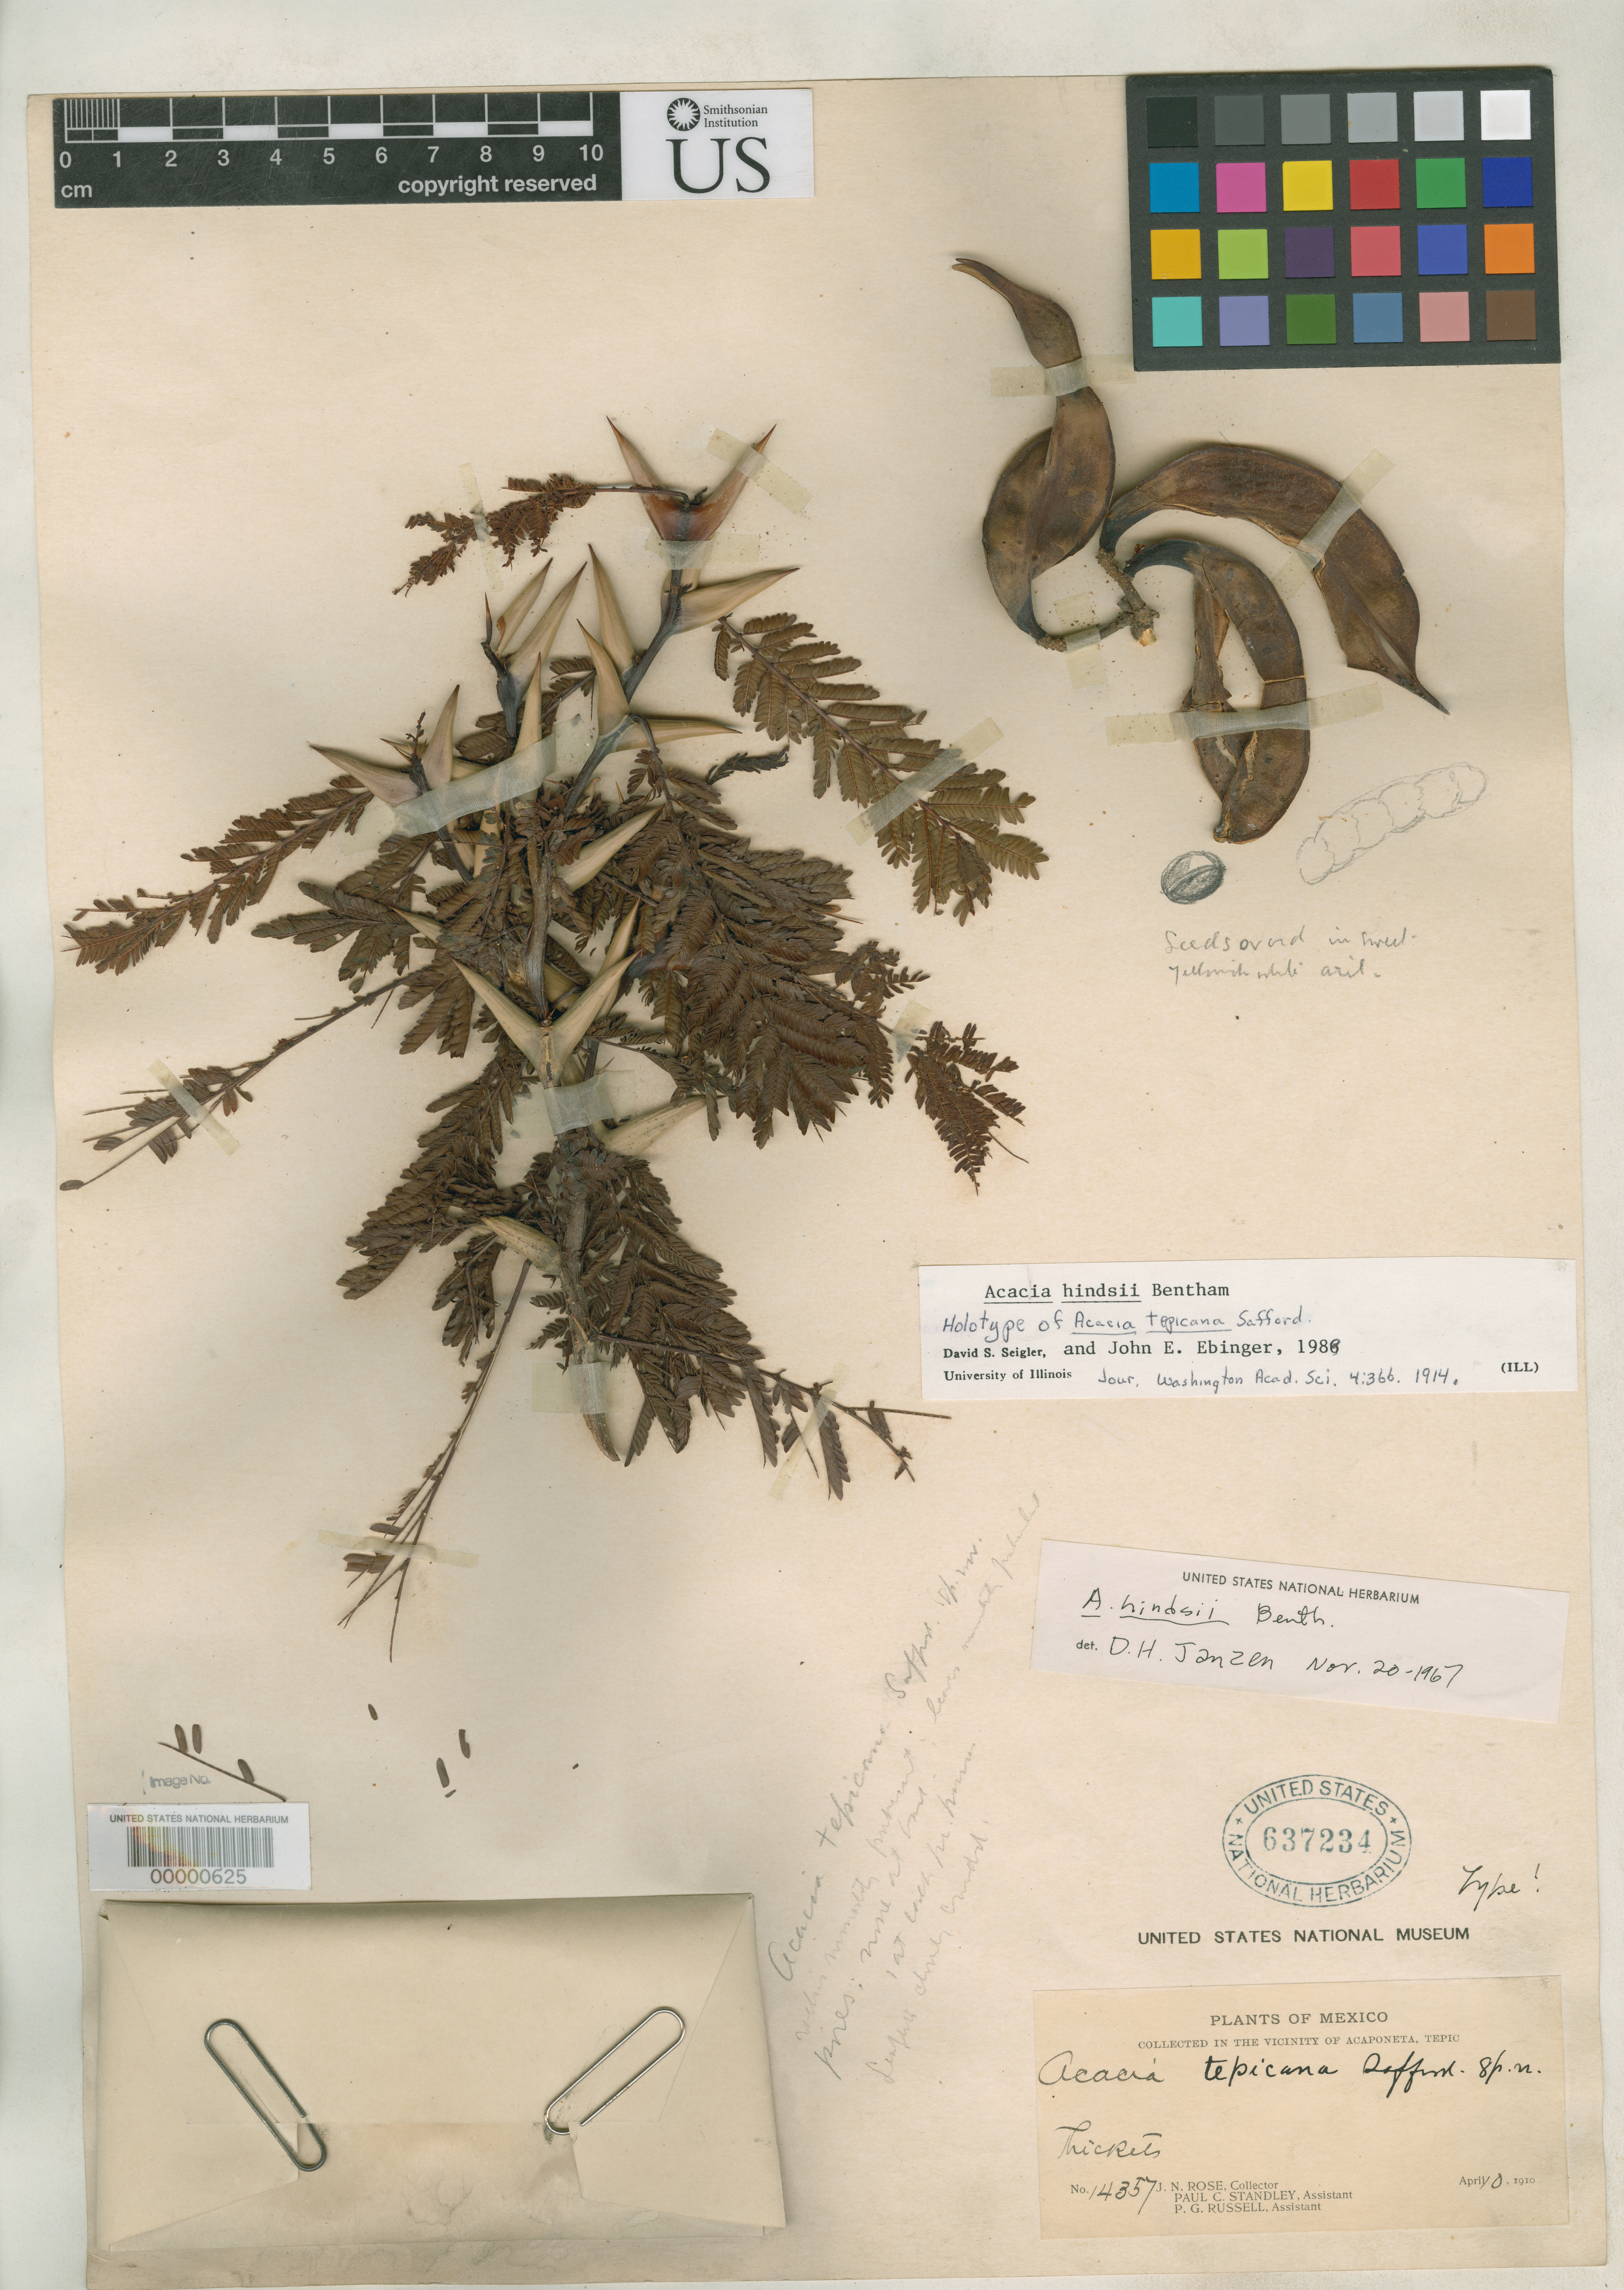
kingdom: Plantae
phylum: Tracheophyta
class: Magnoliopsida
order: Fabales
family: Fabaceae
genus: Acacia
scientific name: Acacia tepicana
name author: Saff.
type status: Holotype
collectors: J. N. Rose, P. C. Standley & P. G. Russell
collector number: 14357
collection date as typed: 10 Apr 1910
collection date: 1910-04-10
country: Mexico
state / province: Nayarit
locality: Acaponeta.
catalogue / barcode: US 637234